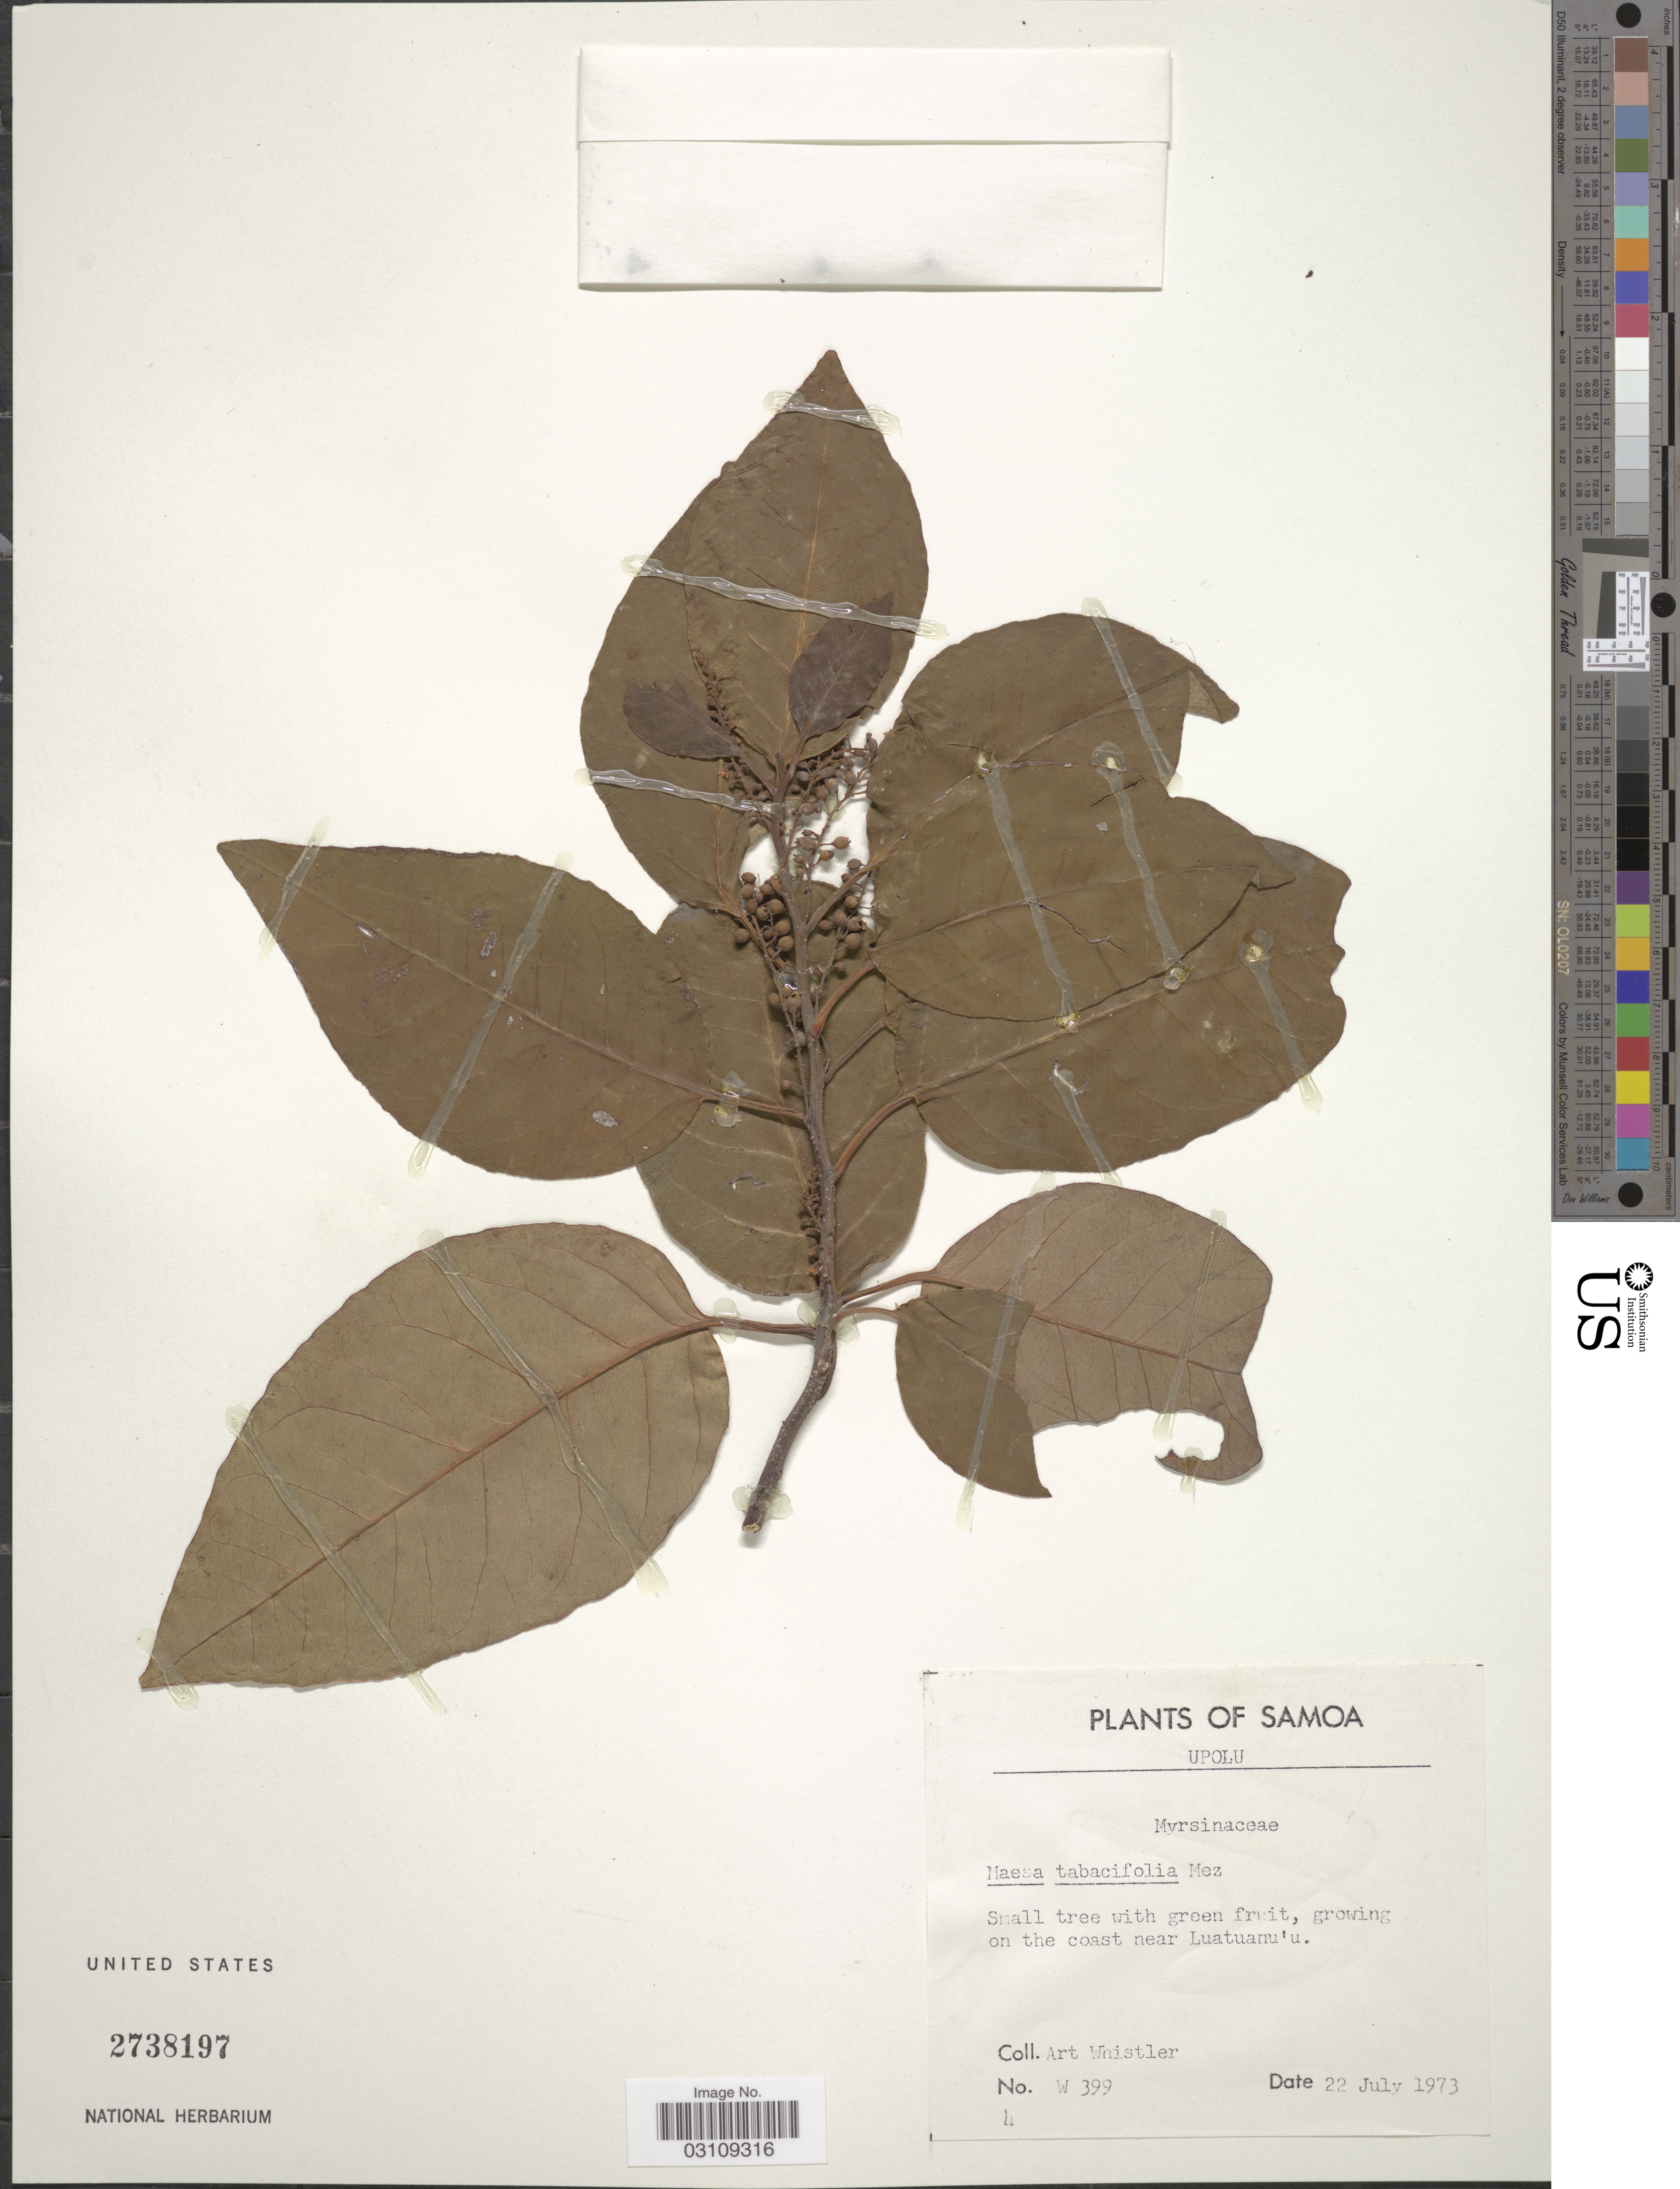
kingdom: Plantae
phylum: Tracheophyta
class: Magnoliopsida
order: Ericales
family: Primulaceae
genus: Maesa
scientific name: Maesa tabacifolia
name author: Mez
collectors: A. Whistler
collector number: W399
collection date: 1973-07-22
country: Samoa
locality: Samoa. Upolu. Growing on the coast near Luatuanu'u.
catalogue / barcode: US 2738197